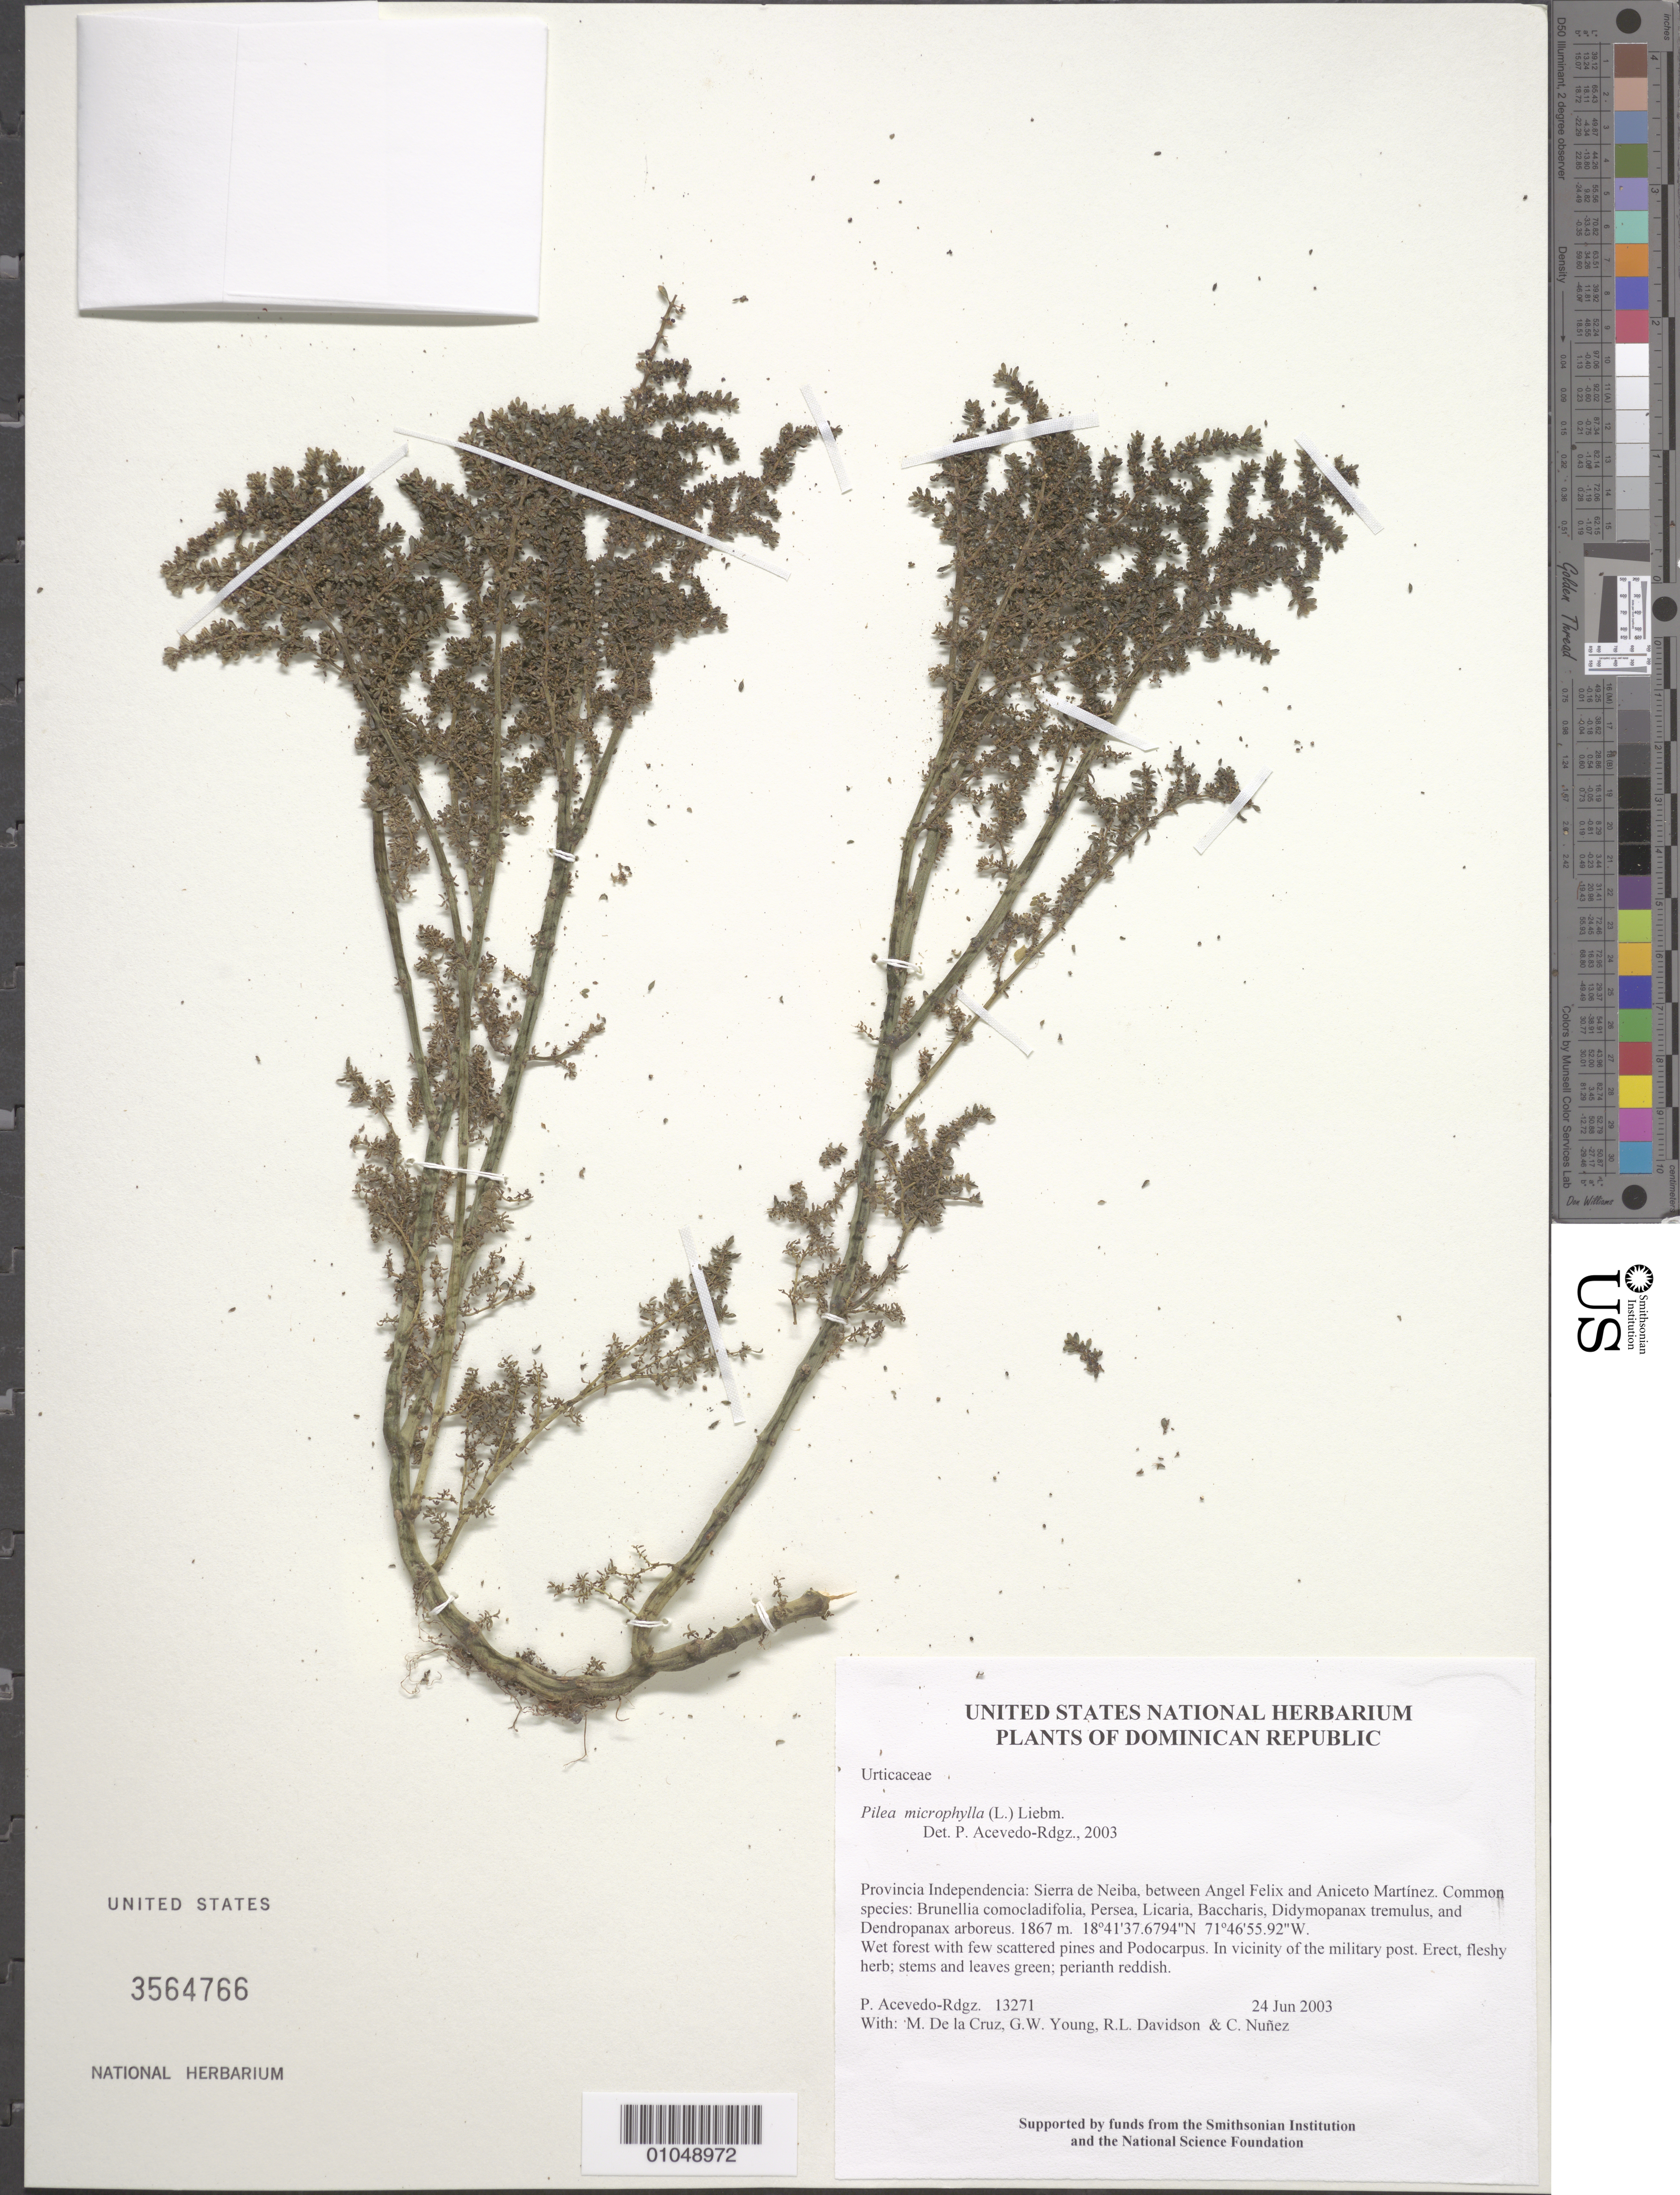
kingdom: Plantae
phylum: Tracheophyta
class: Magnoliopsida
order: Rosales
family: Urticaceae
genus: Pilea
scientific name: Pilea microphylla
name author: (L.) Liebm.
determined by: Acevedo-Rodríguez, P., (BOT), Smithsonian Institution - National Museum of Natural History (UNITED STATES)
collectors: P. Acevedo-Rodr., M. de la Cruz, J. Rawlins, G. Young, R. Davidson & C. Nunez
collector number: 13271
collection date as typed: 24 Jun 2003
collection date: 2003-06-24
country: Dominican Republic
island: Hispaniola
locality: Provincia Independencia: Sierra de Neiba, between Angel Felix and Aniceto Martínez. Common species: Brunellia comocladifolia, Persea, Licaria, Baccharis, Didymopanax tremulus, and Dendropanax arboreus.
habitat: Wet forest with few scattered pines and Podocarpus. In vicinity of the military post.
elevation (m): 1867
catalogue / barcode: US 3564766